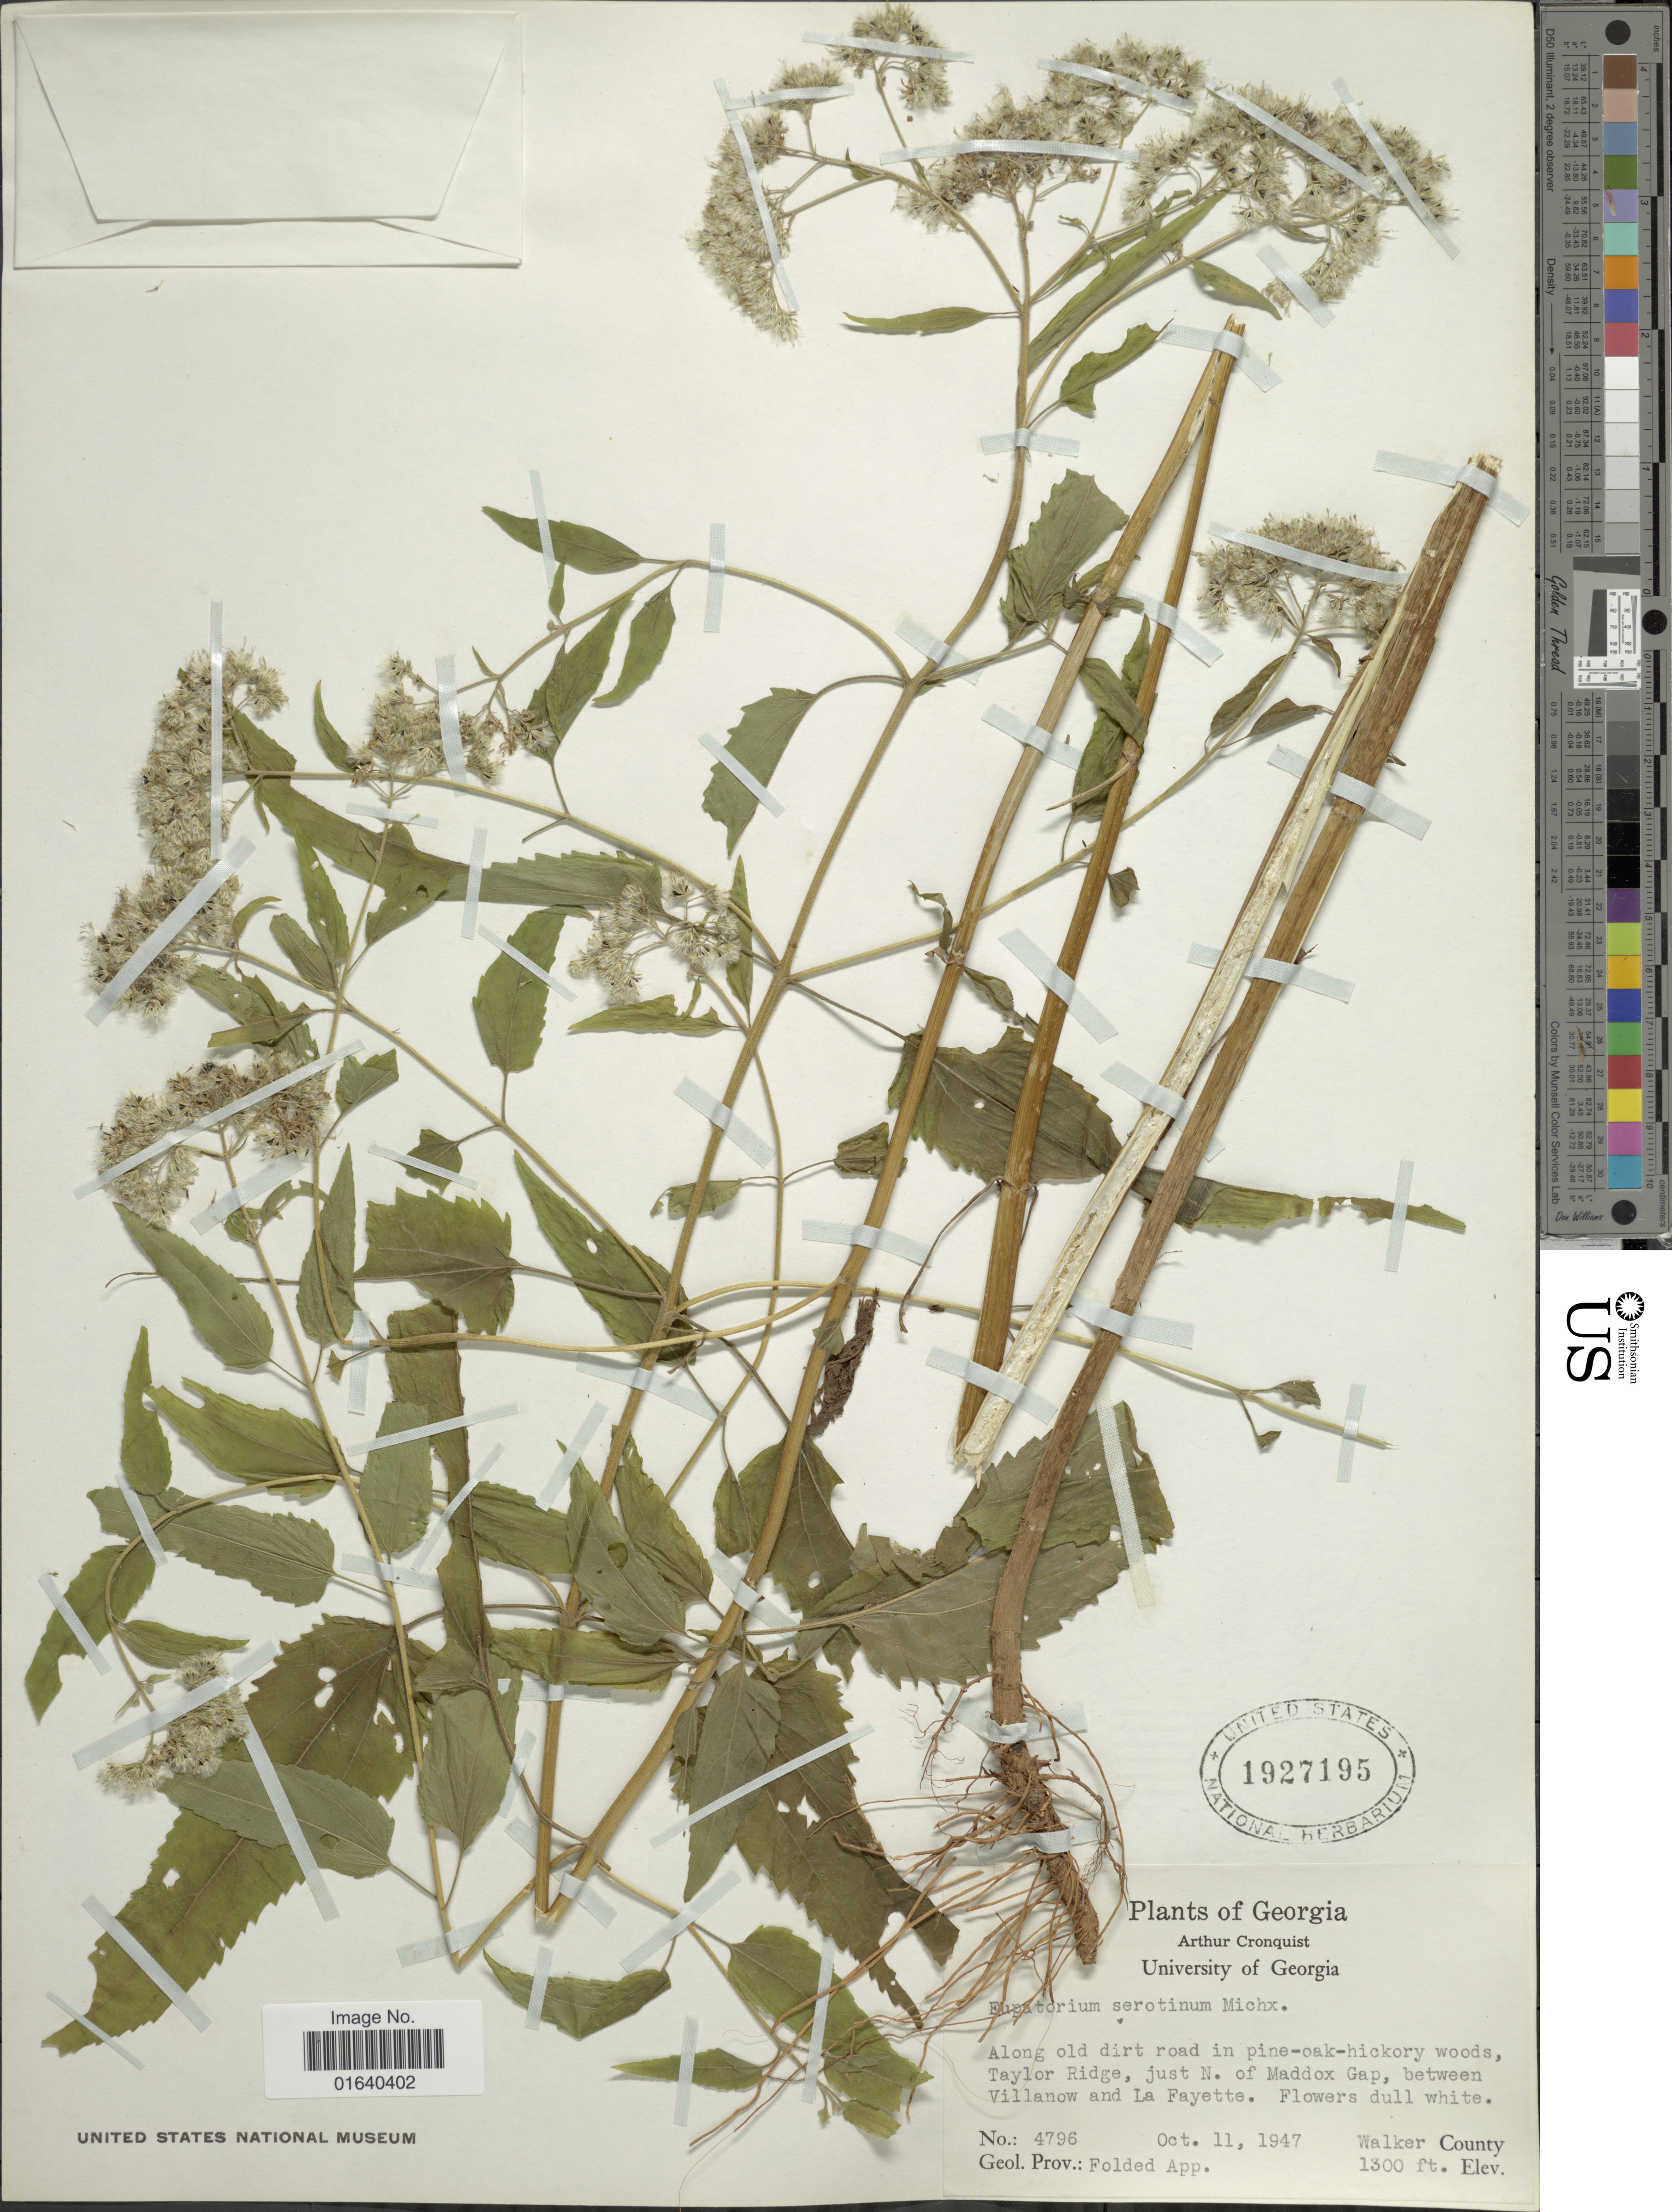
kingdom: Plantae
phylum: Tracheophyta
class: Magnoliopsida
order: Asterales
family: Asteraceae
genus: Eupatorium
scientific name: Eupatorium serotinum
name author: Michx.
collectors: A. J. Cronquist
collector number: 4796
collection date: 1947-10-11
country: United States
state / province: Georgia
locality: Along old dirt road in pine-oak-hickory woods, Taylor Ridge, just N. of Maddox Gap, between Villanow and La Fayette, Walker County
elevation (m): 396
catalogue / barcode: US 1927195